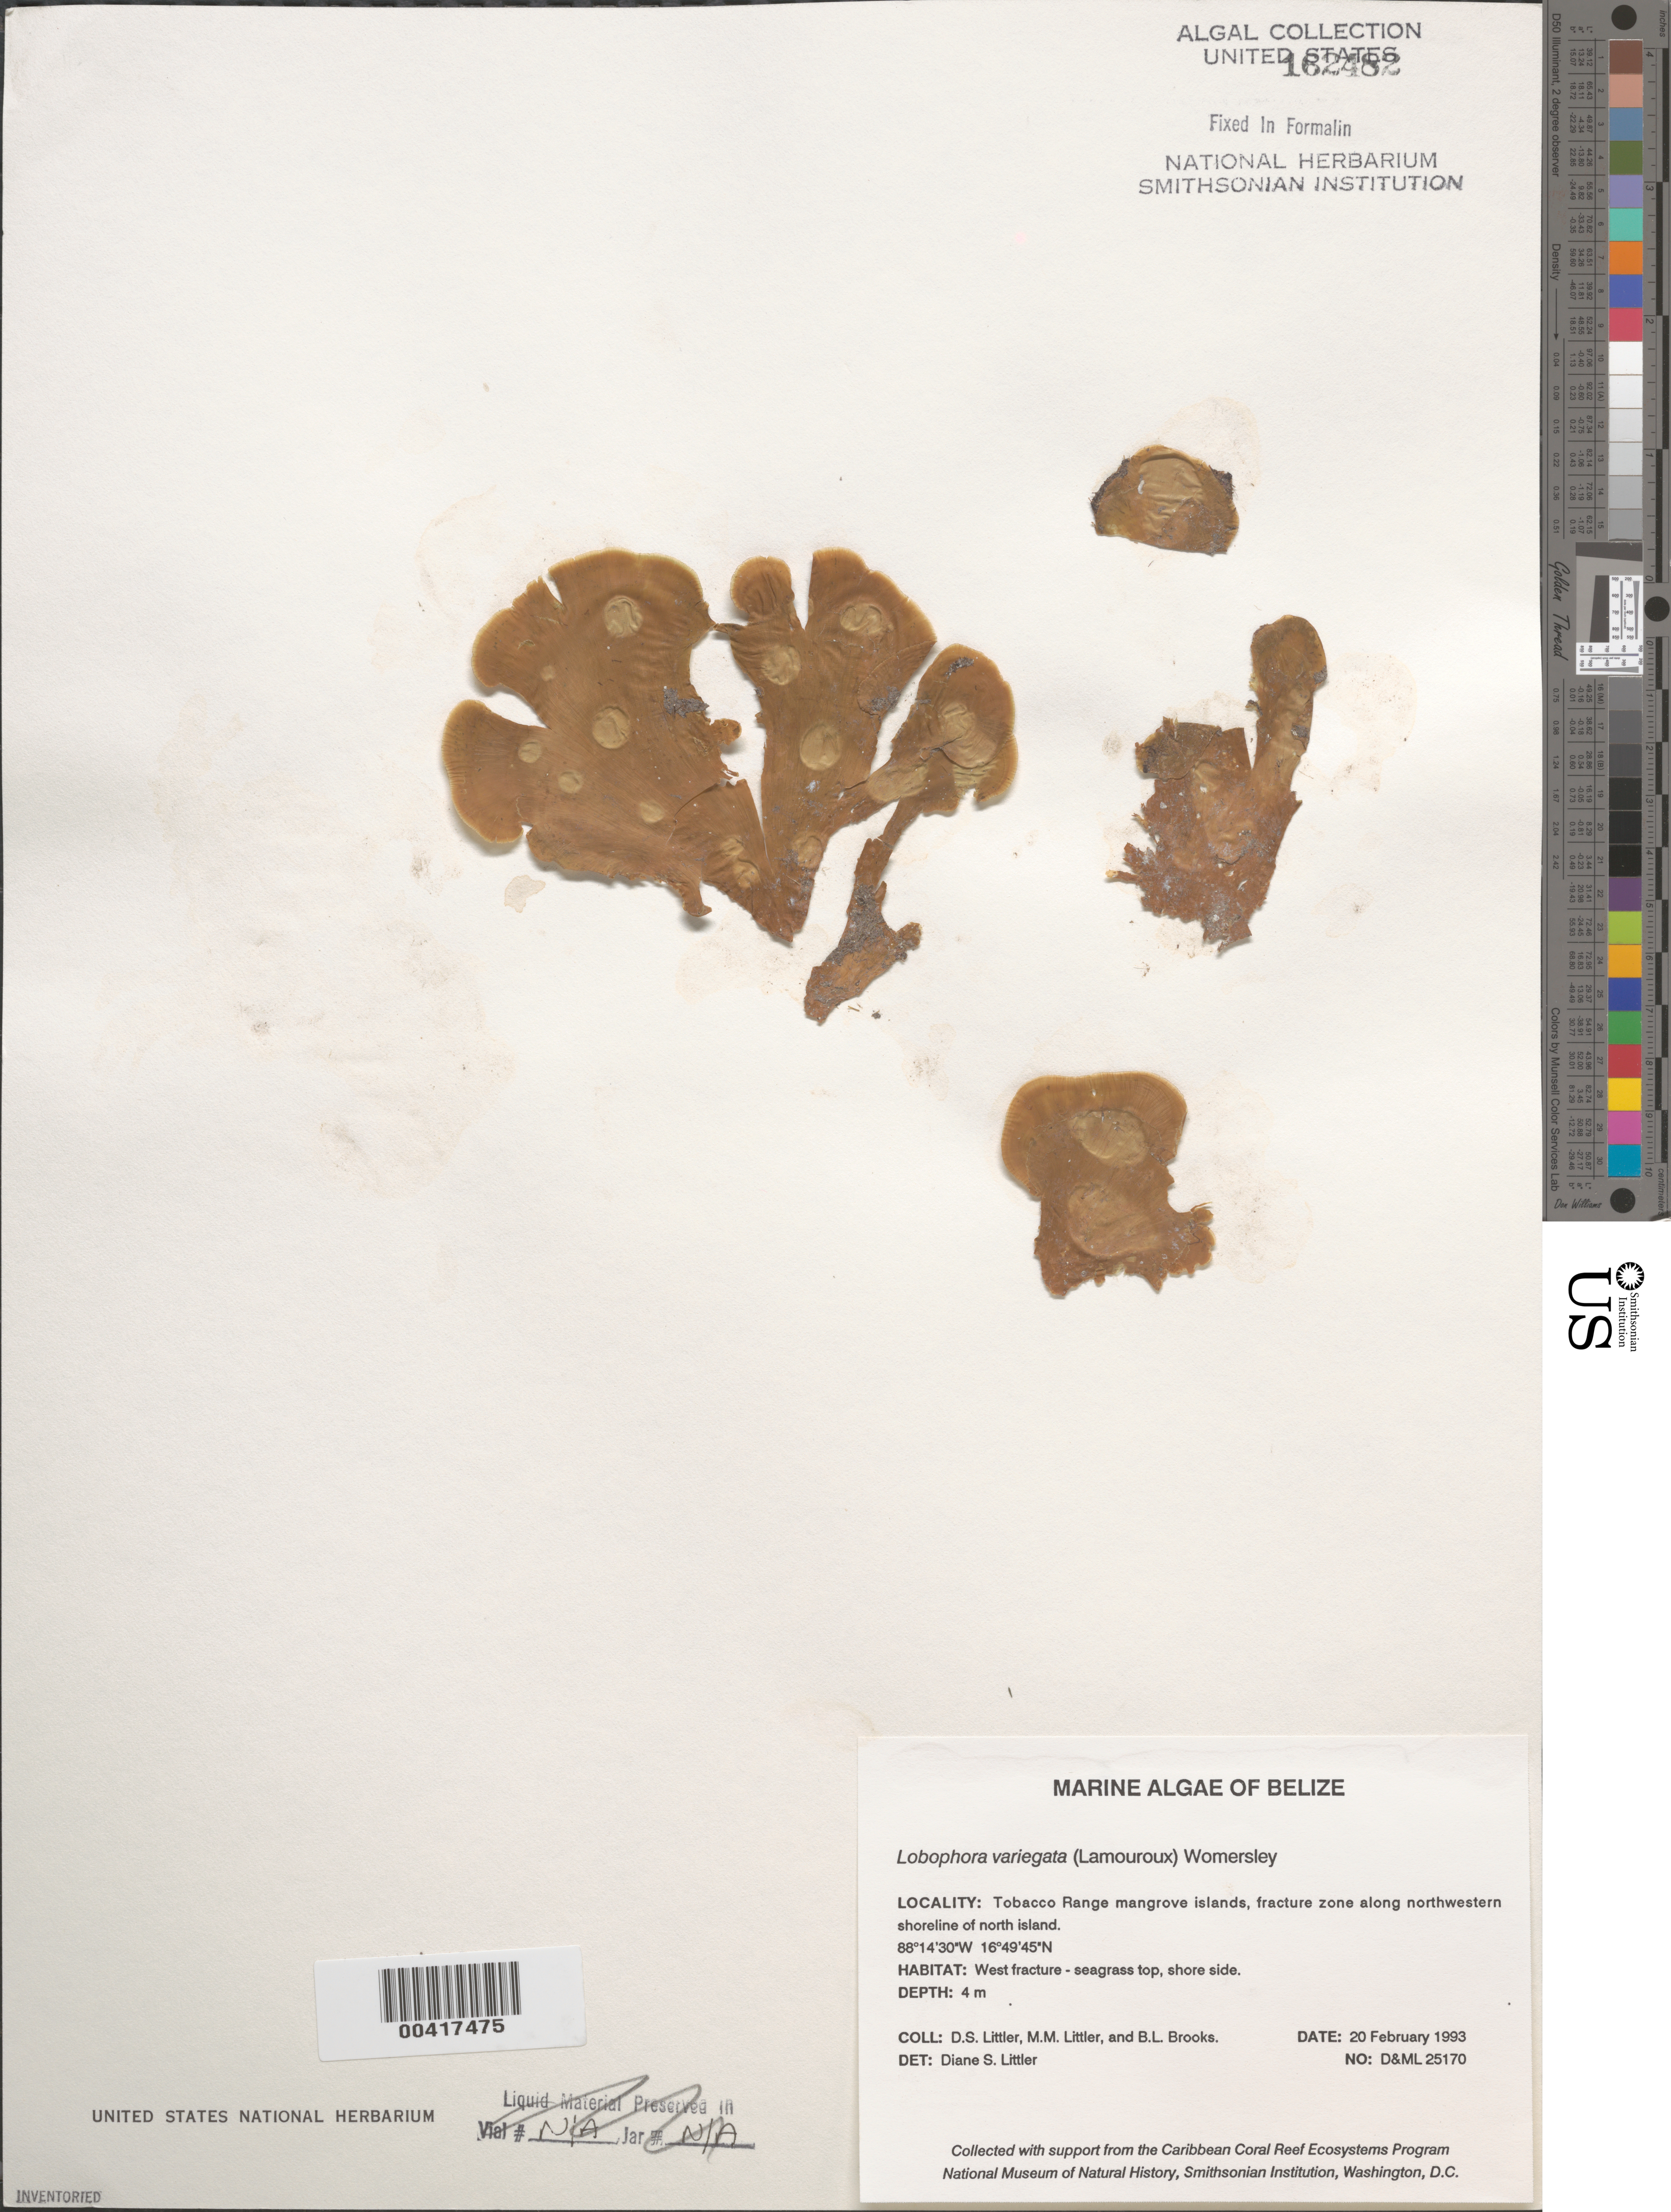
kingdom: Chromista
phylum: Ochrophyta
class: Phaeophyceae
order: Dictyotales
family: Dictyotaceae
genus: Lobophora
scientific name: Lobophora variegata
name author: (J.V.Lamouroux) Womersley & E.C. Oliveira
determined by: Littler, D. S.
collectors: D. S. Littler, M. M. Littler & B. Brooks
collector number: D&ML 25170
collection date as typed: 20 Feb 1993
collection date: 1993-02-20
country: Belize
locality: Tobacco Range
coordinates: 16 49'45"N, 88 14'30"W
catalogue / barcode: US 162482